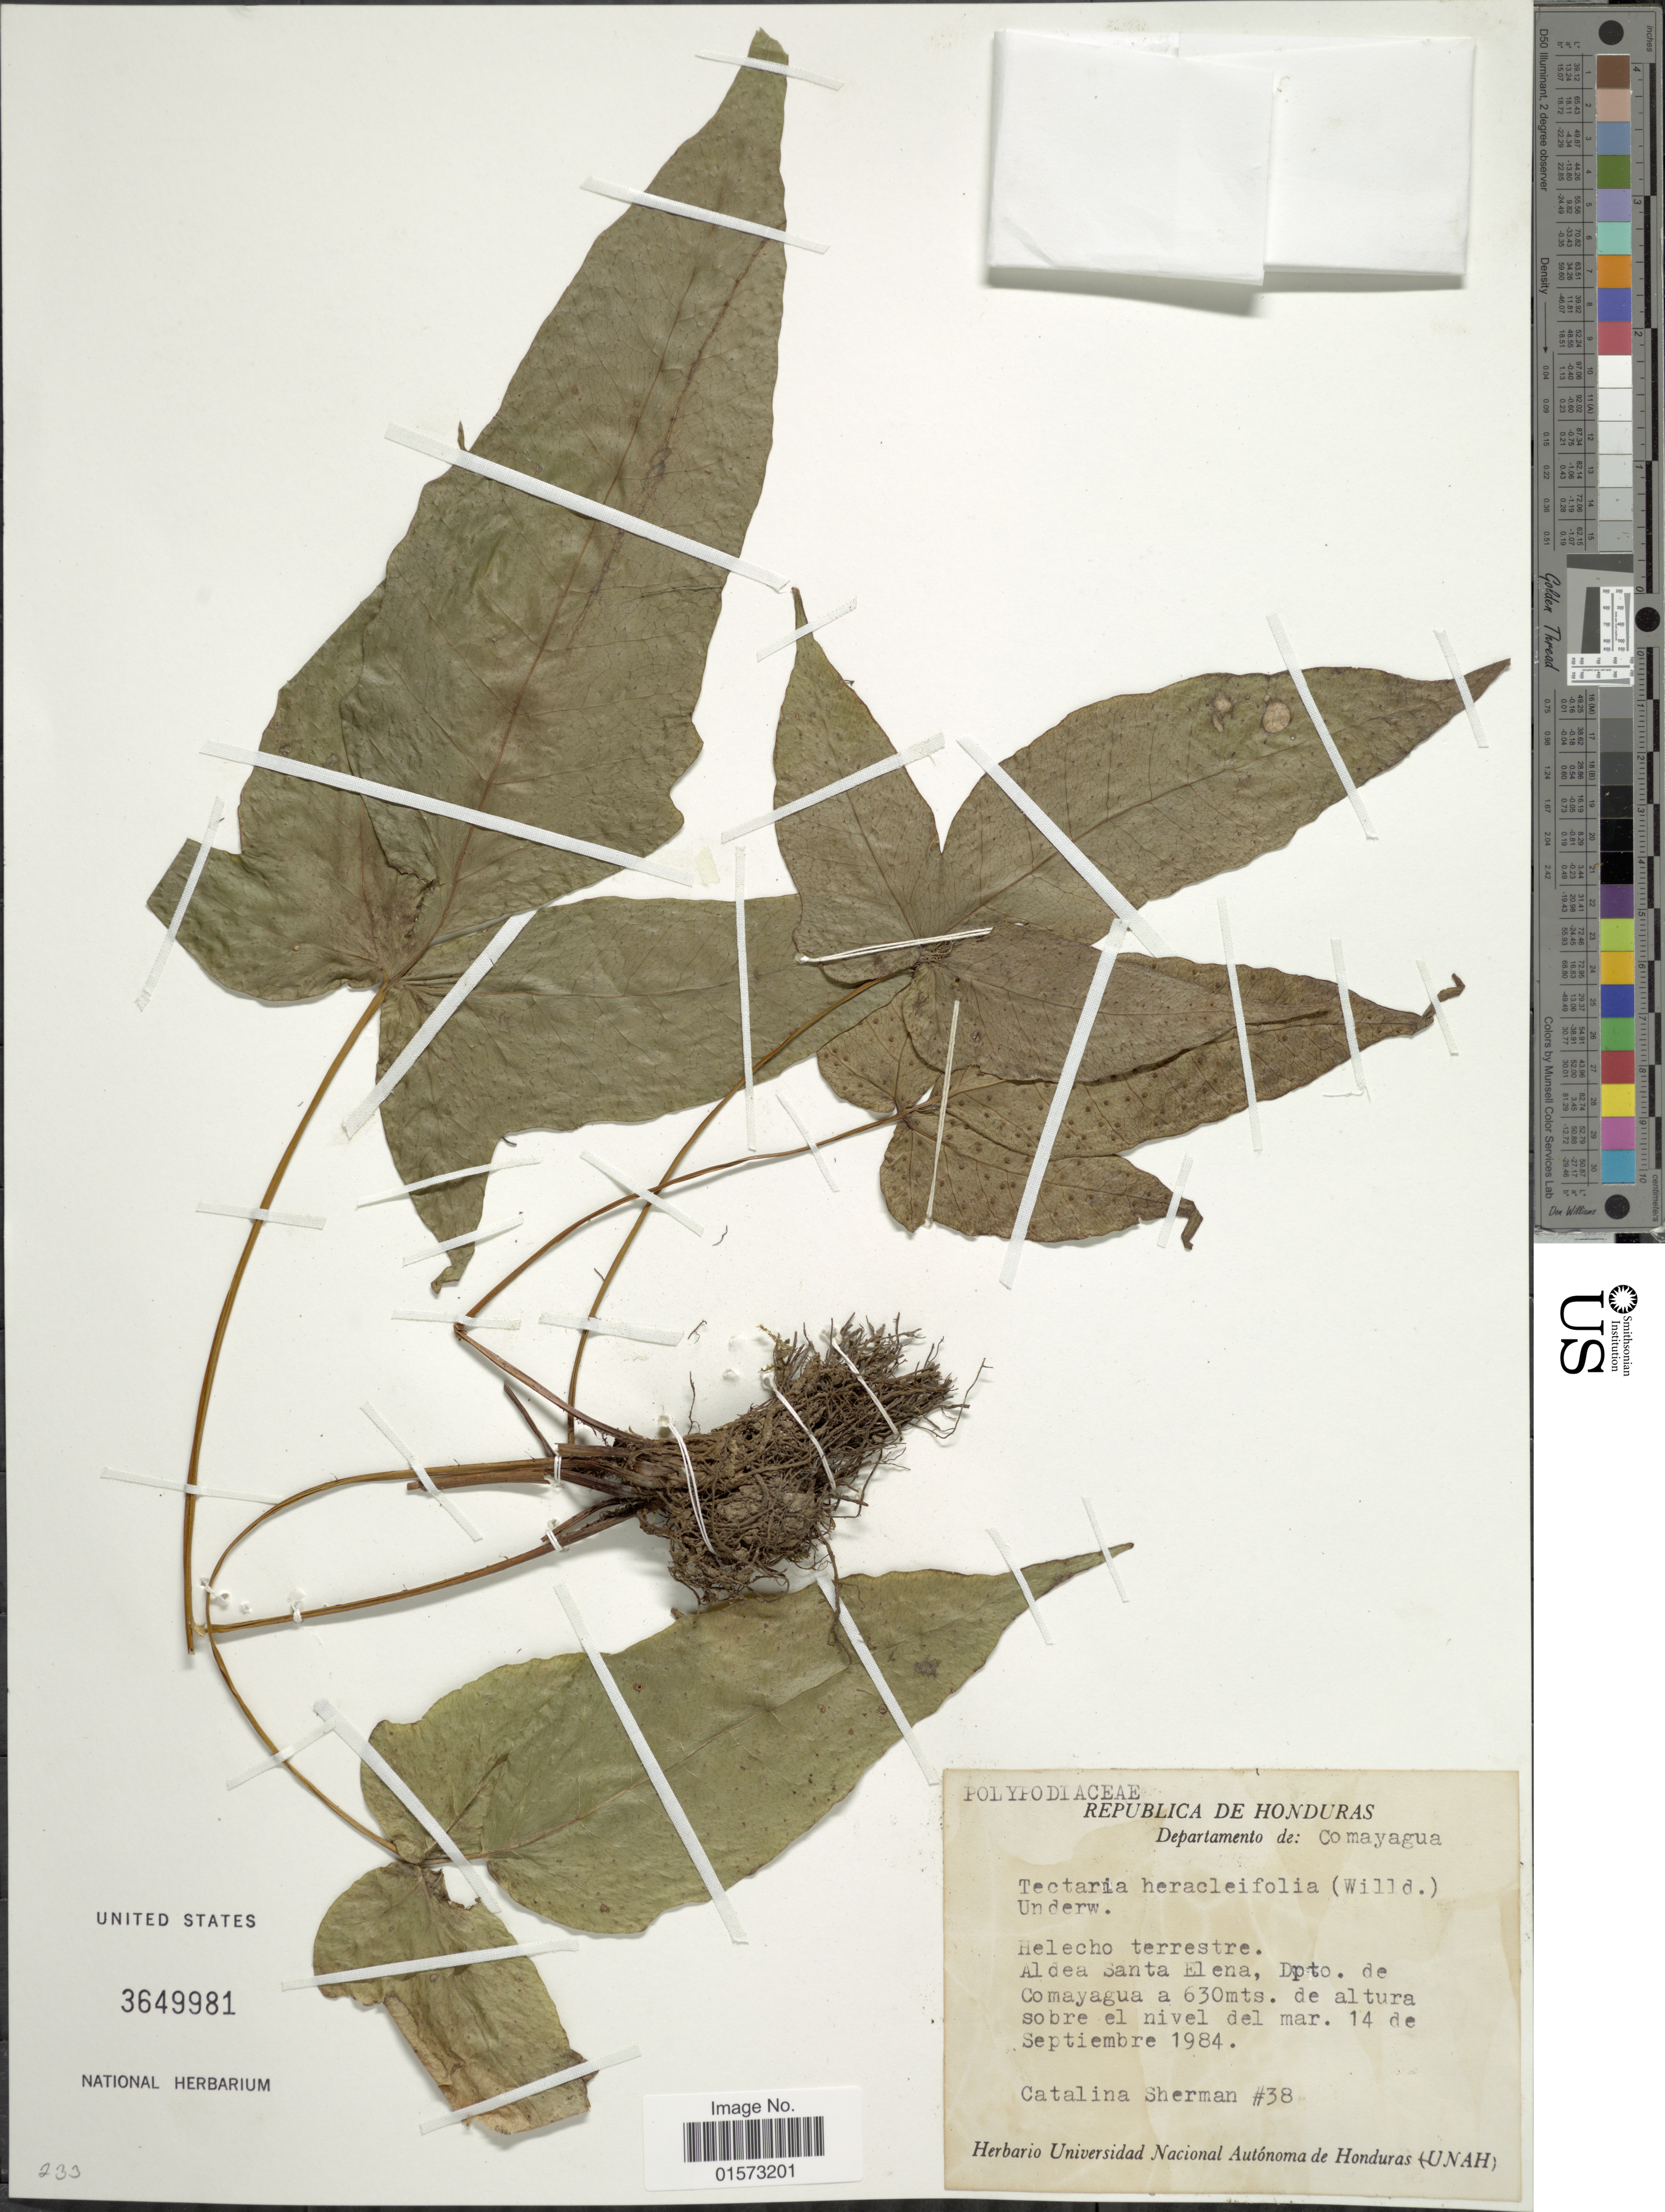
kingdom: Plantae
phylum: Tracheophyta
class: Polypodiopsida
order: Polypodiales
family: Tectariaceae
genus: Tectaria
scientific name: Tectaria heracleifolia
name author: (Willd.) Underw.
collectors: C. Sherman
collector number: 38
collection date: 1984-09-14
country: Honduras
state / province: Comayagua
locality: Helecho terreste. Aldea Santa Elena, Dpto. de Comayagua de altura sobre el nivel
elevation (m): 630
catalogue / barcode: US 3649981